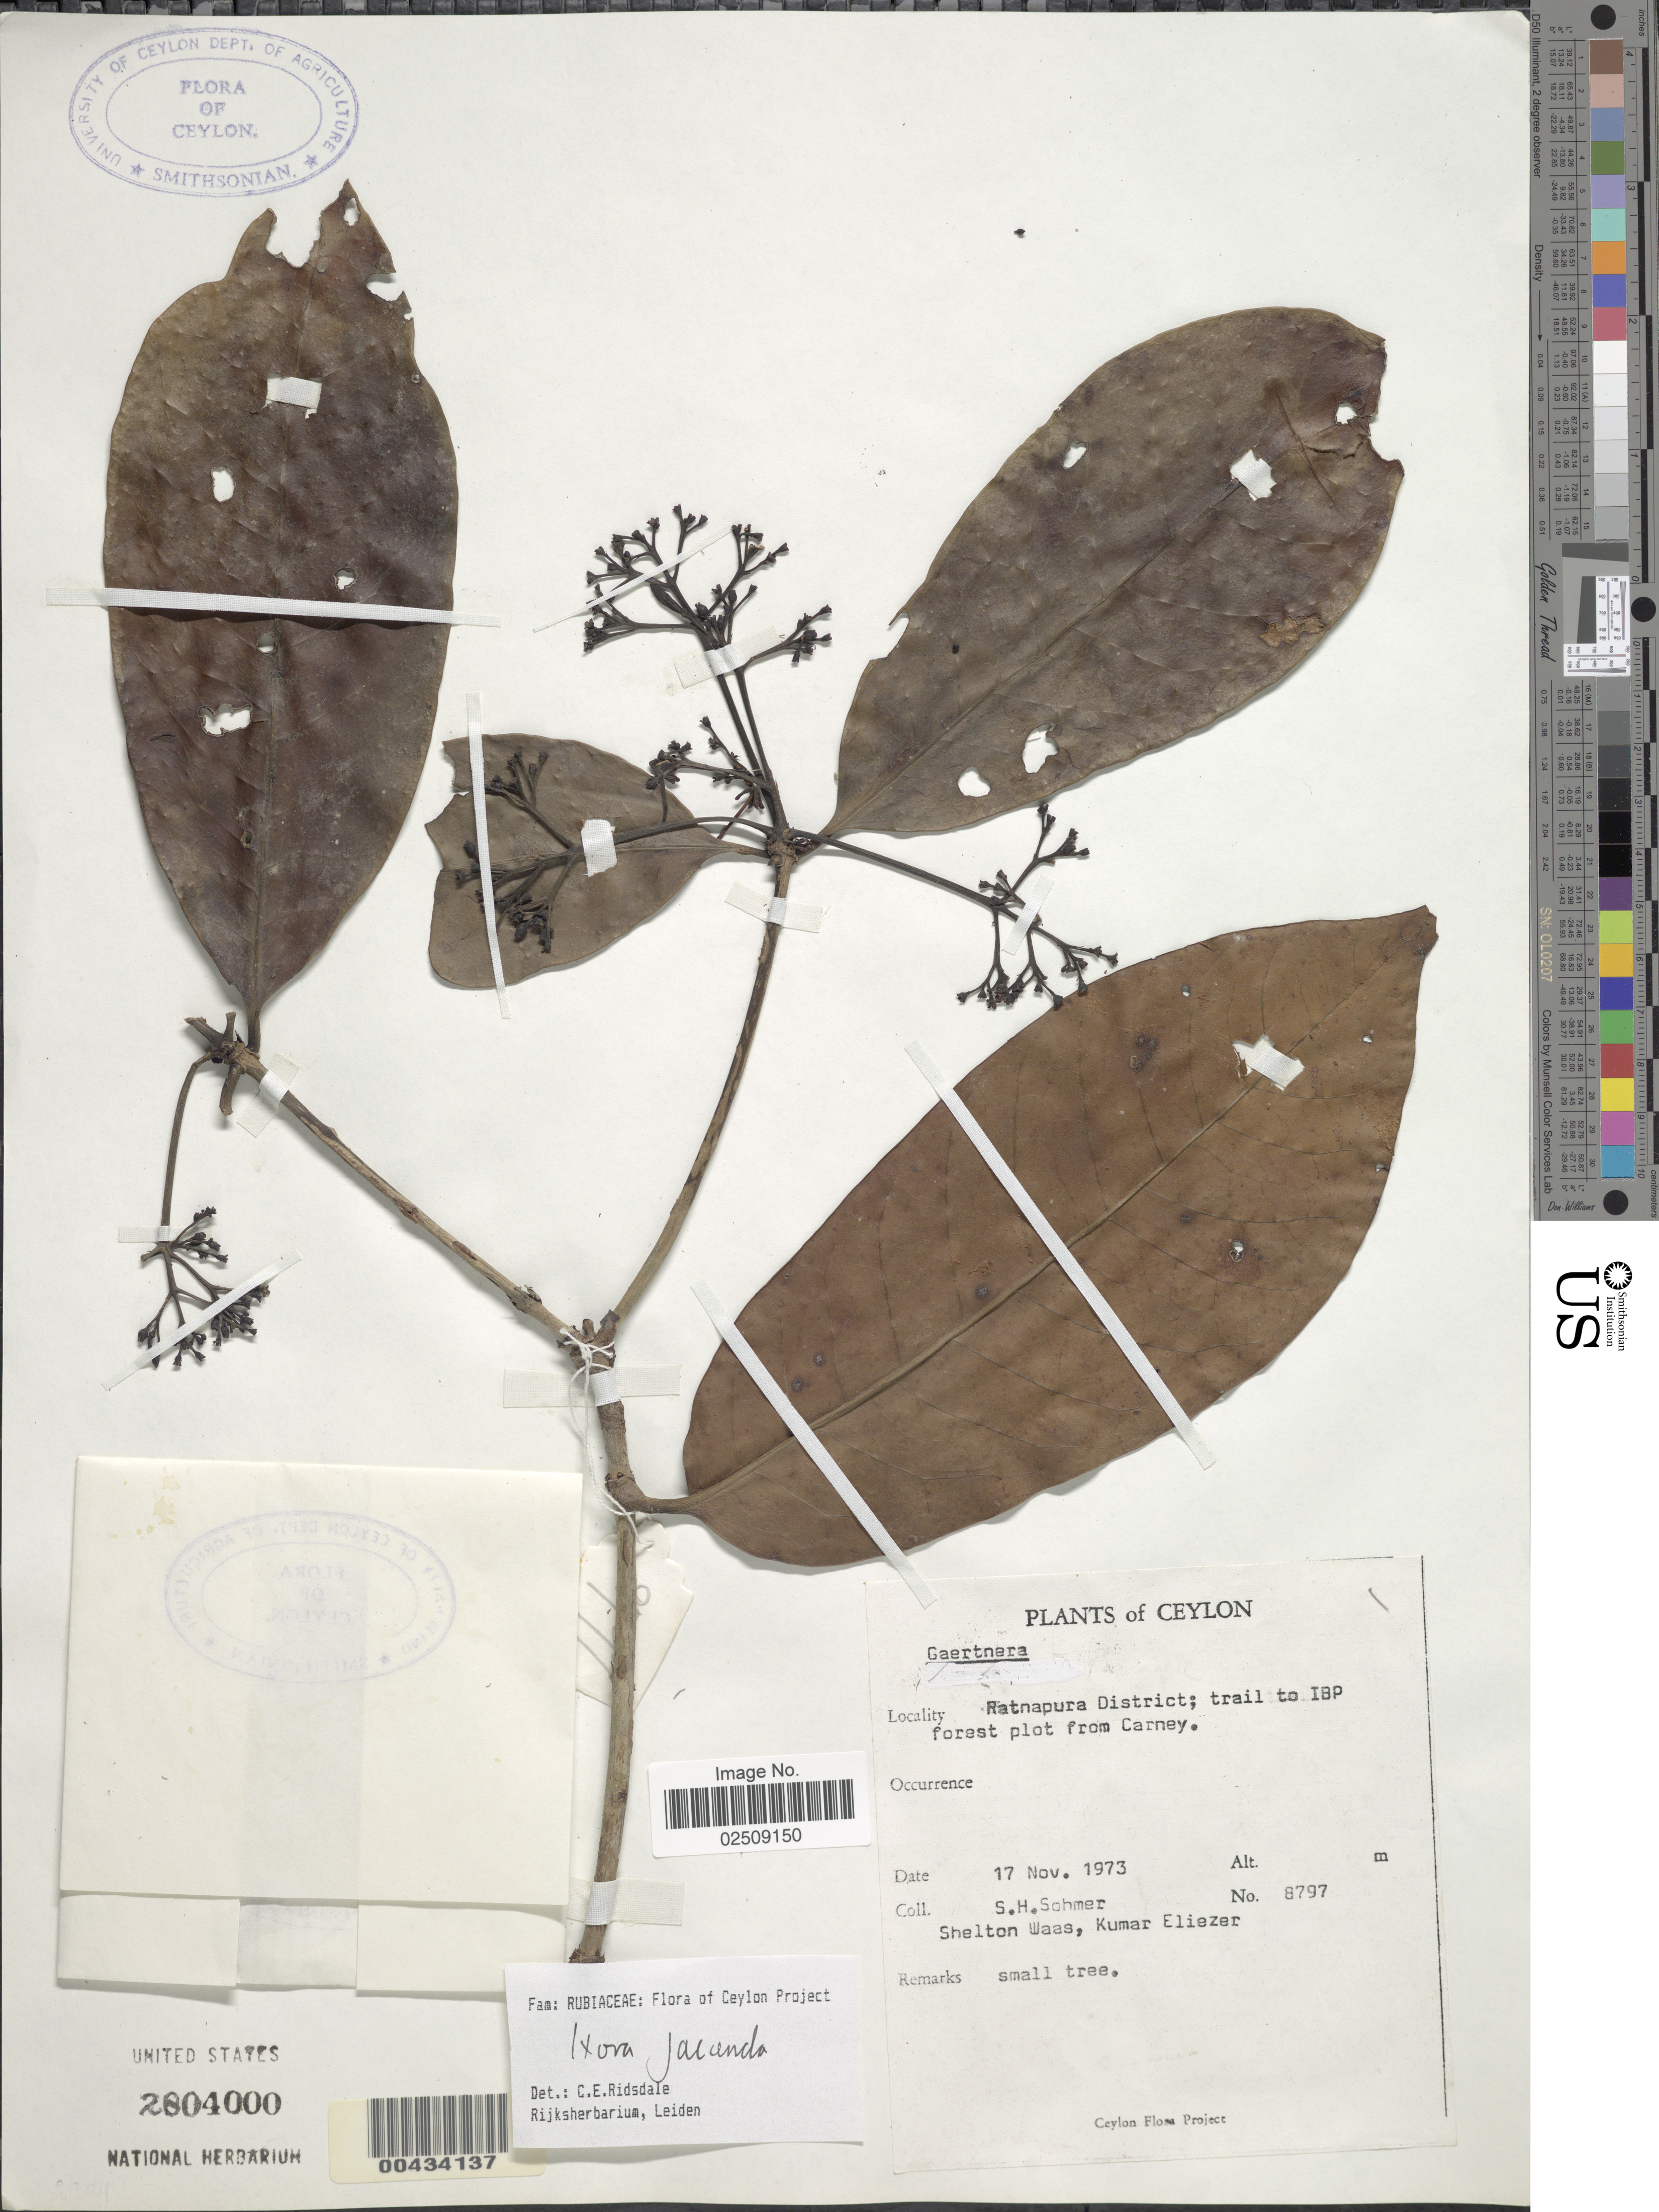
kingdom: Plantae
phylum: Tracheophyta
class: Magnoliopsida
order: Gentianales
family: Rubiaceae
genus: Ixora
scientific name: Ixora jucunda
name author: Thwaites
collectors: S. H. Sohmer, S. Waas & K. Eliezer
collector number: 8797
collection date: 1973-11-17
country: Sri Lanka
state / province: Sabaragamuwa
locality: Ceylon. Ratnapura District; trail to IBP forest plot from Carney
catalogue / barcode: US 2804000